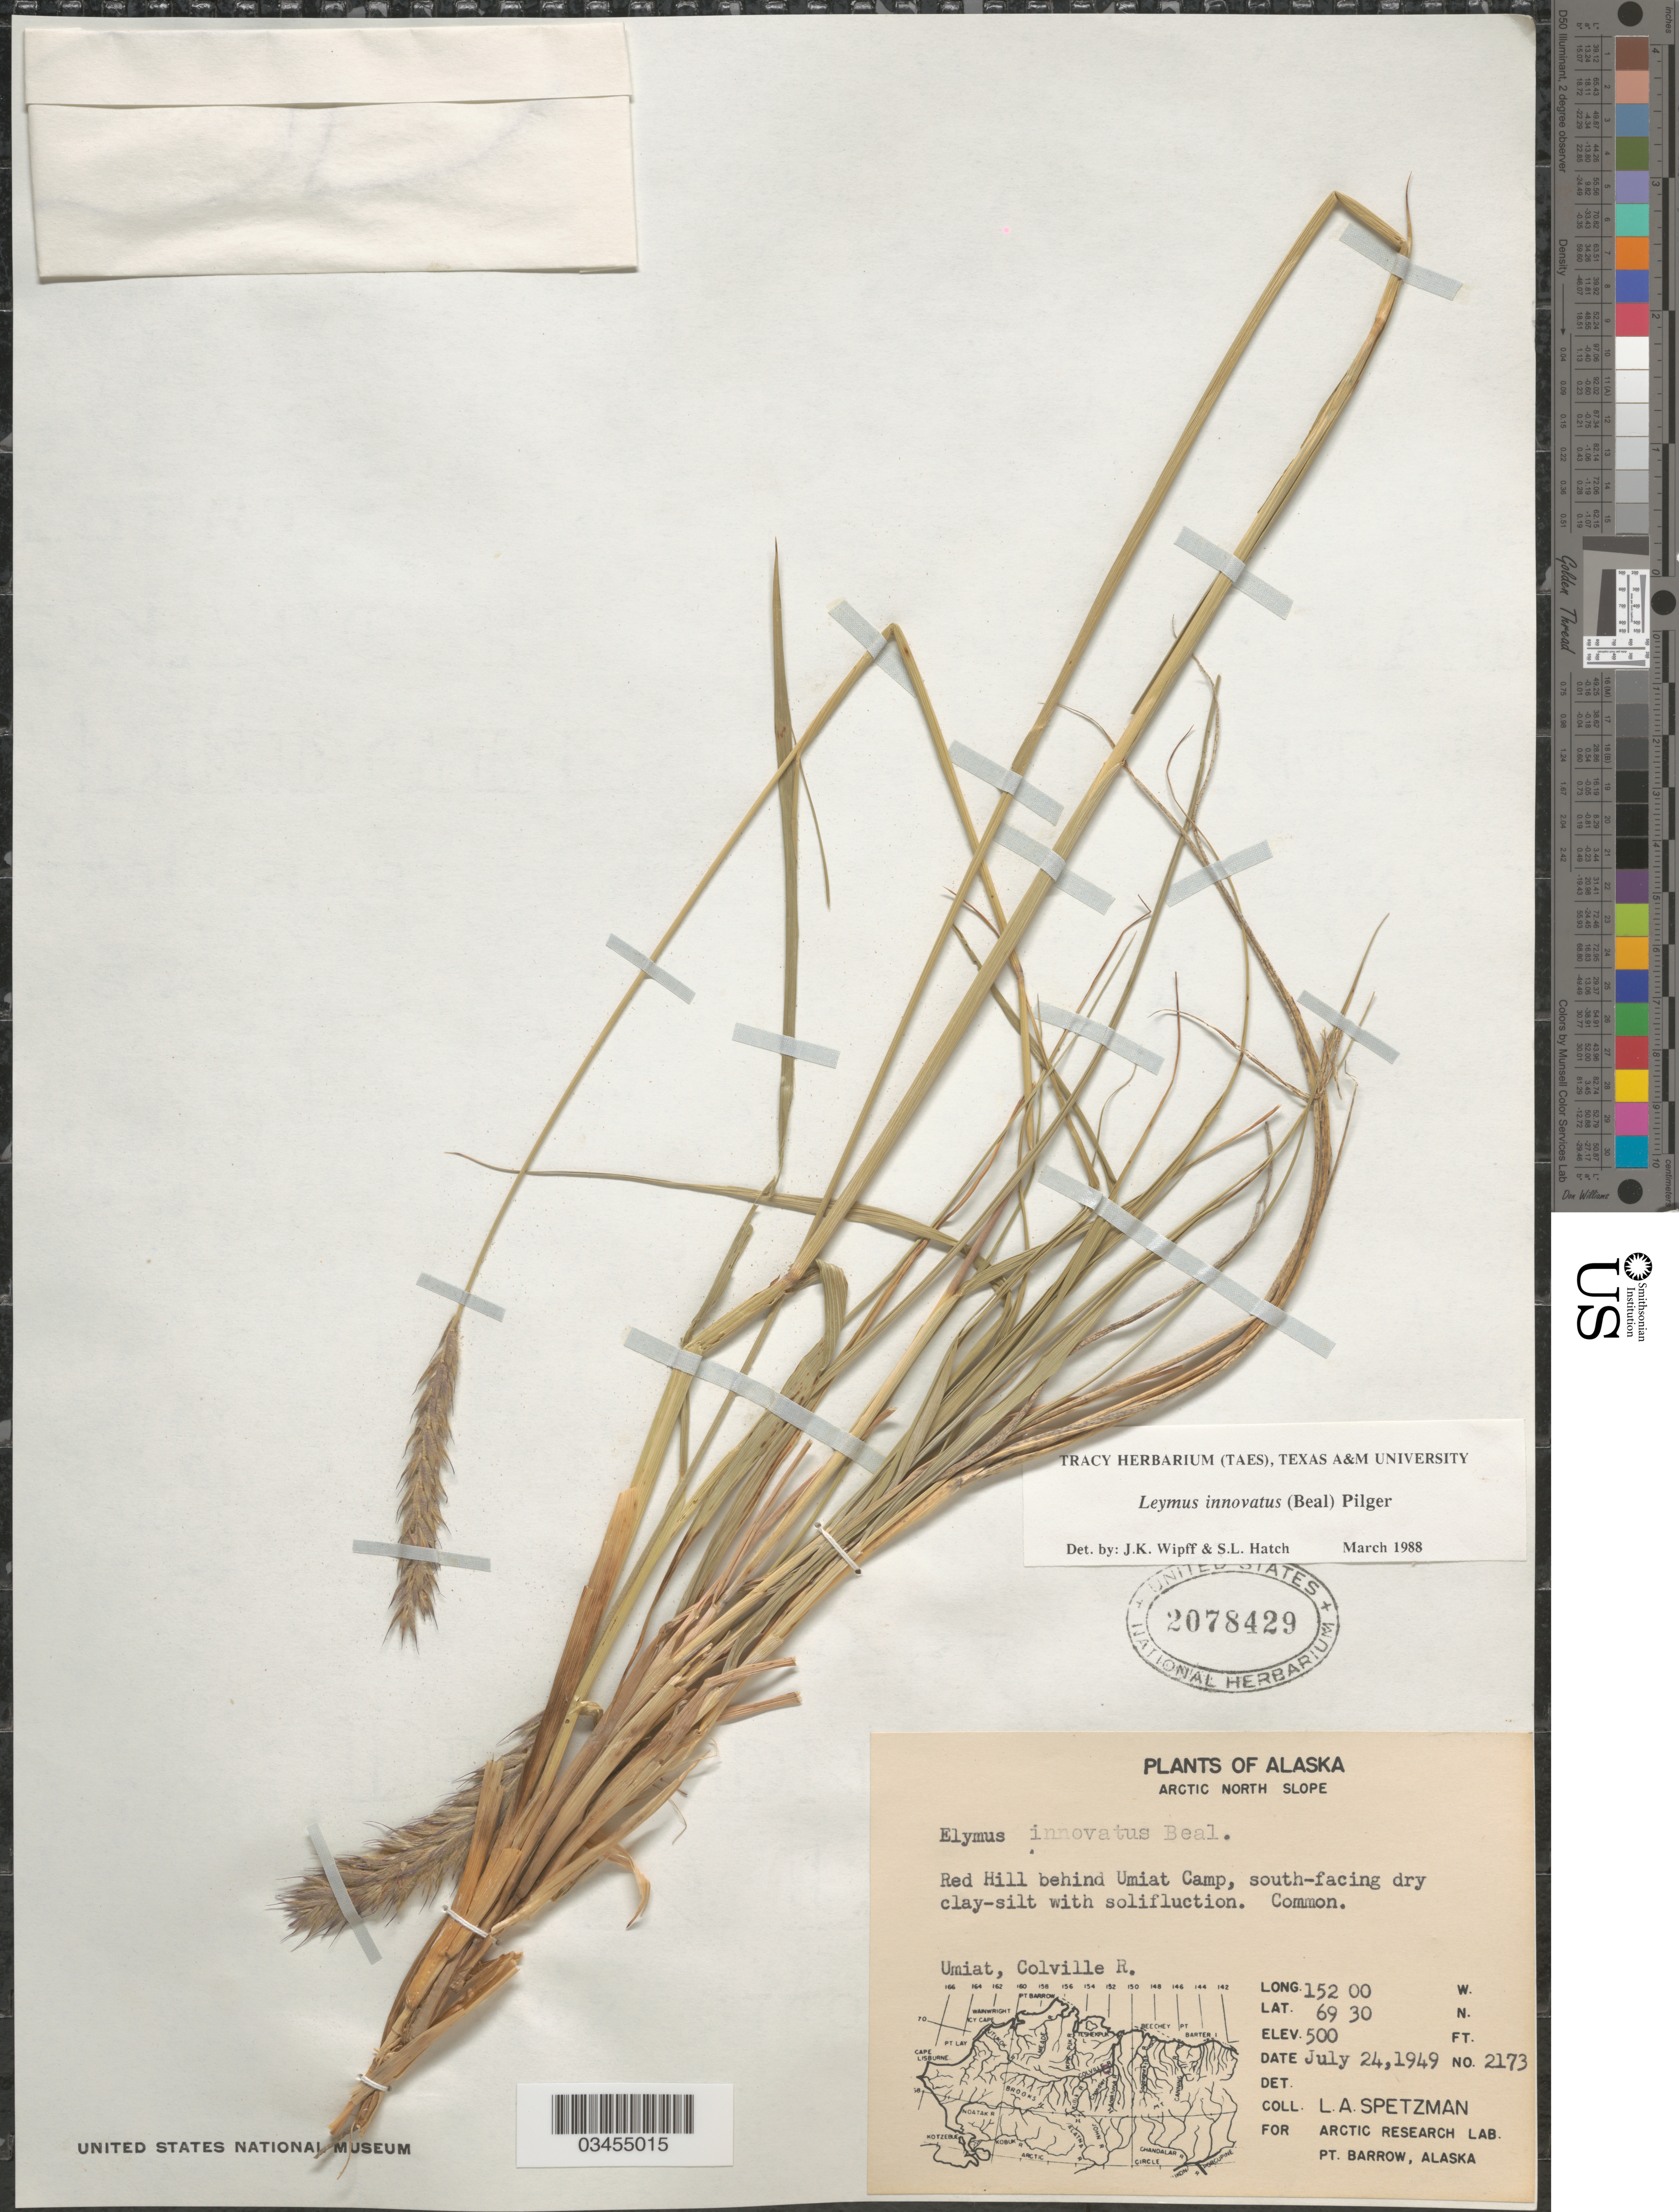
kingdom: Plantae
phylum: Tracheophyta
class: Liliopsida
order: Poales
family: Poaceae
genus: Leymus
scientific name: Leymus innovatus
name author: (W.J. Beal) Pilg.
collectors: L. Spetzman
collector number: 2173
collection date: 1949-07-24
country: United States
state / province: Alaska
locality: Arctic North Slope. Red Hill behind Umiat Camp, south-facing dry clay-silt with solifluction. Common. Umiat, Colville R.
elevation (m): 152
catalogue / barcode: US 2078429